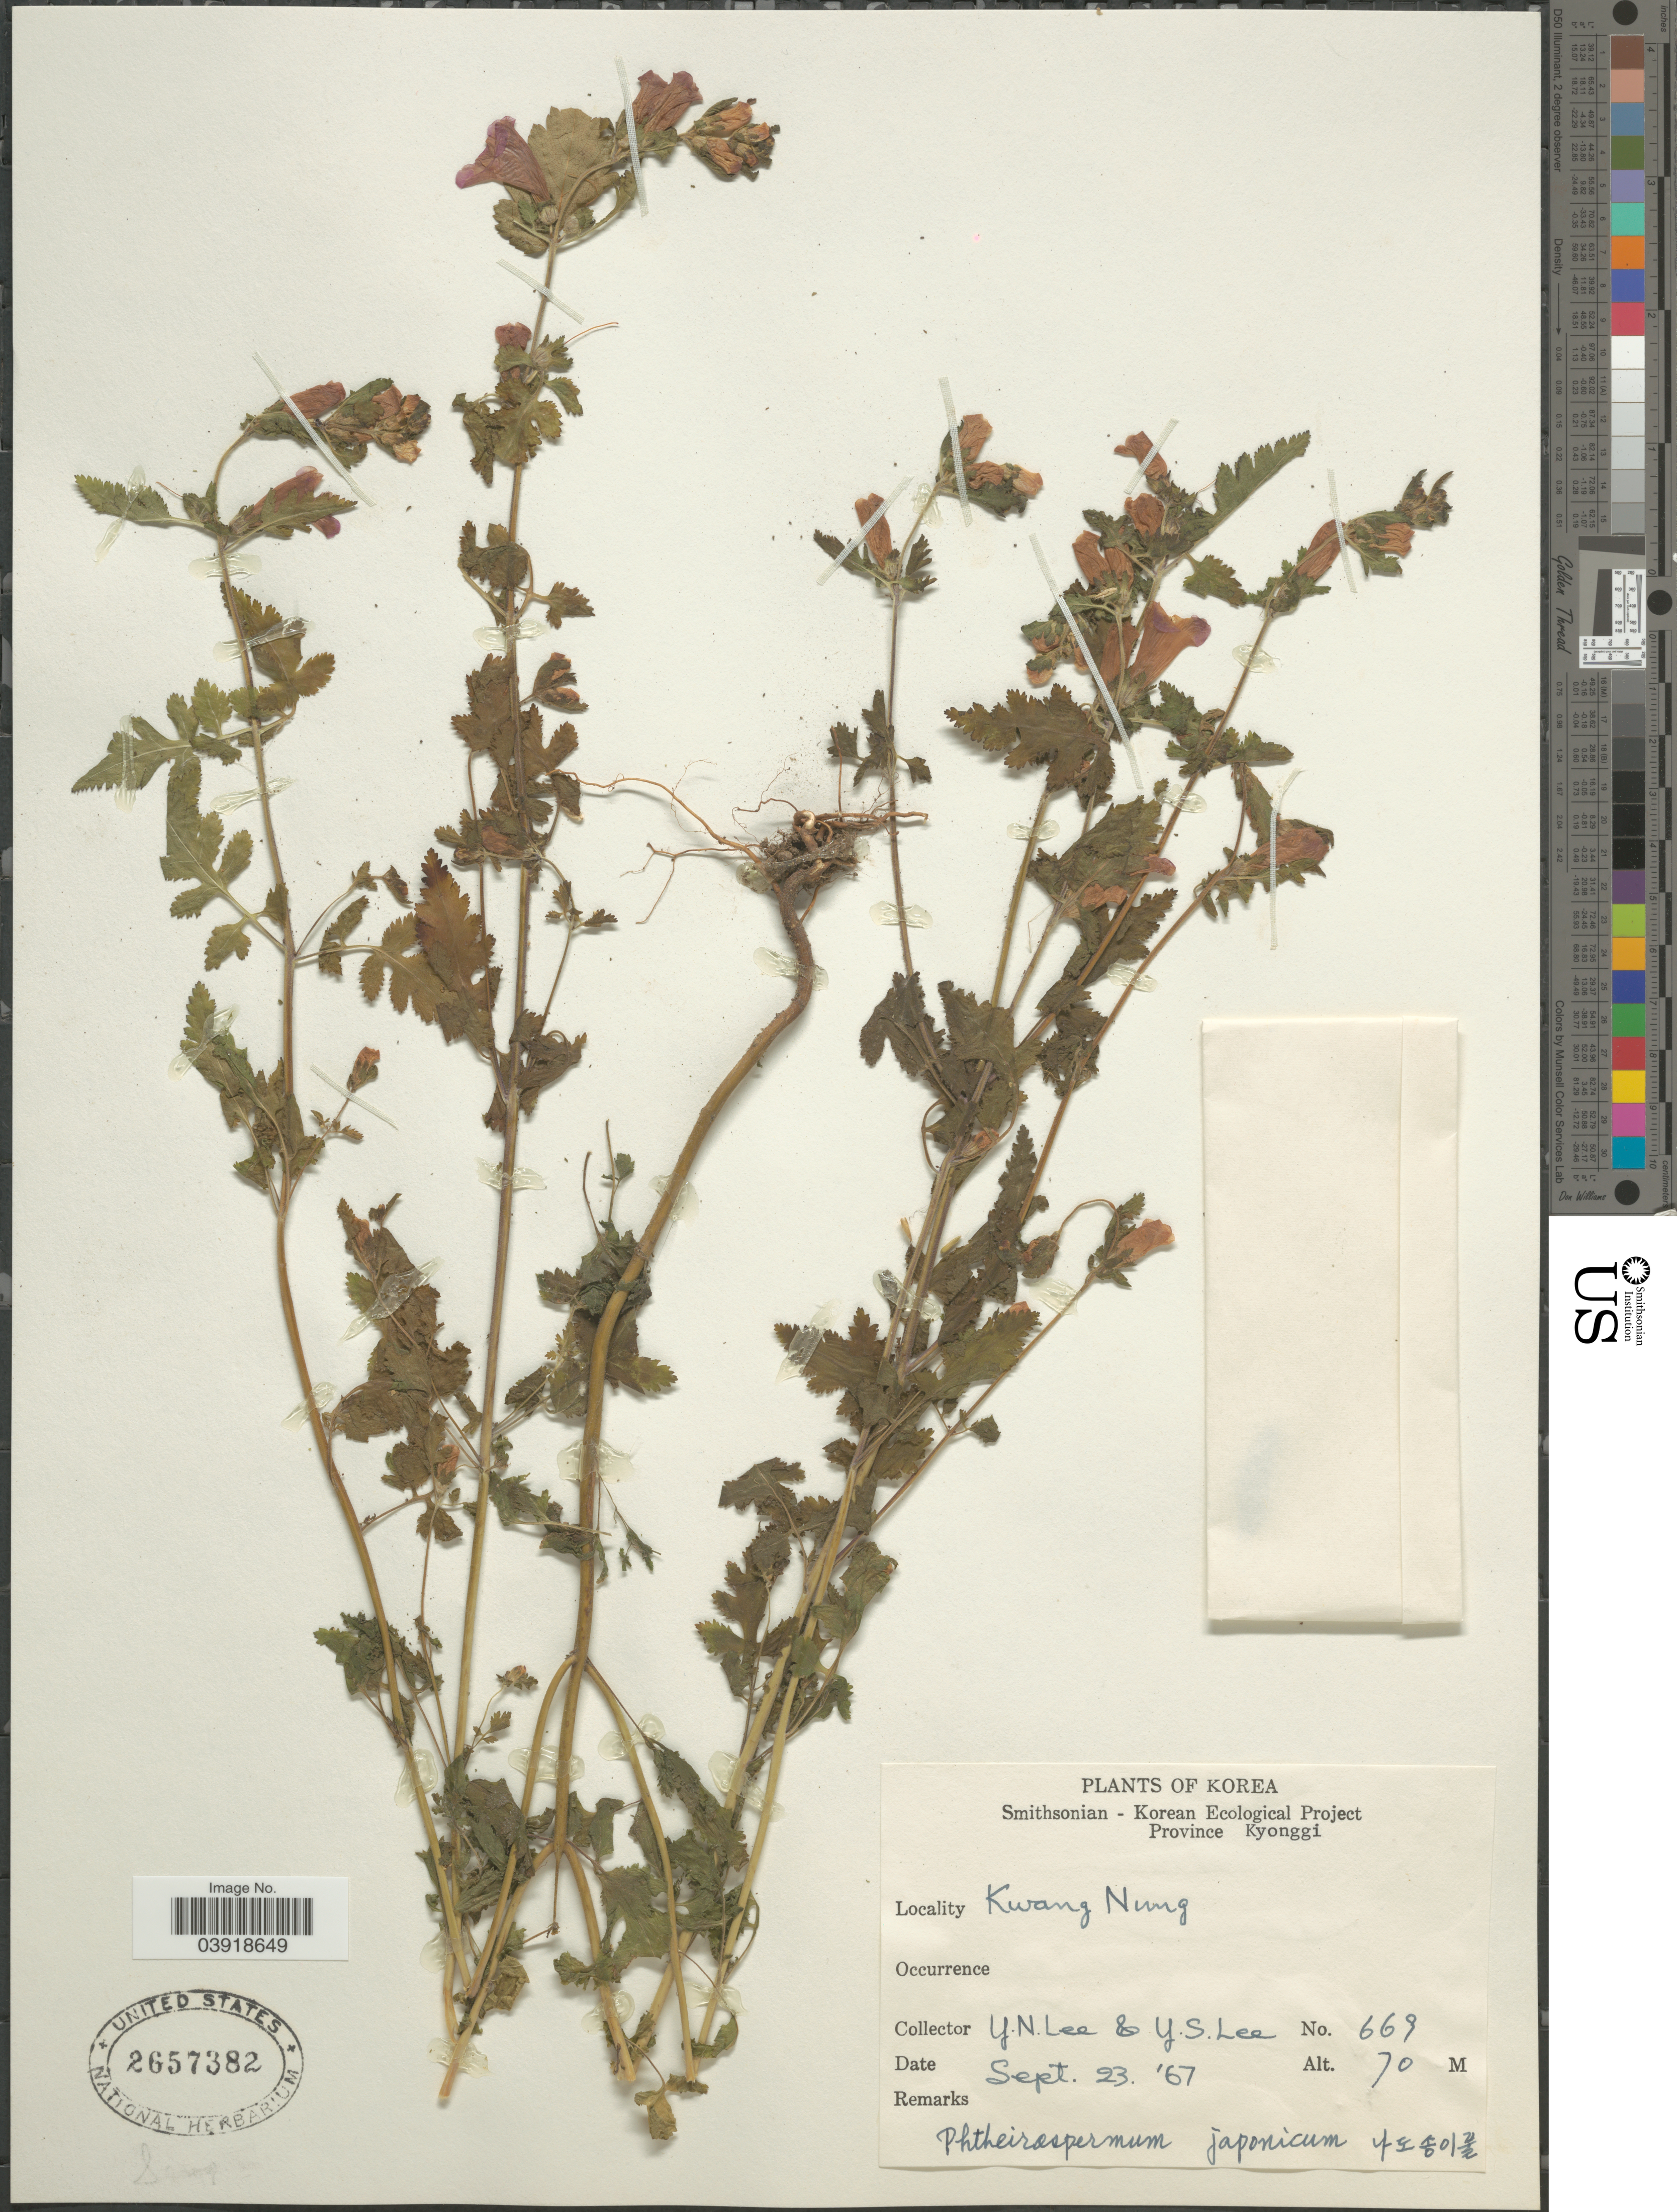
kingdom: Plantae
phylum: Tracheophyta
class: Magnoliopsida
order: Lamiales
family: Orobanchaceae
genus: Phtheirospermum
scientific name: Phtheirospermum japonicum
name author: (Thunb.) Kanitz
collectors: Y. N. Lee & Y. S. Lee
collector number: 669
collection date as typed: Transcribed d/m/y: 23/9/67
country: South Korea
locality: Province Kyonggi. Kwang Nung.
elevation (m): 70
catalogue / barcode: US 2657382